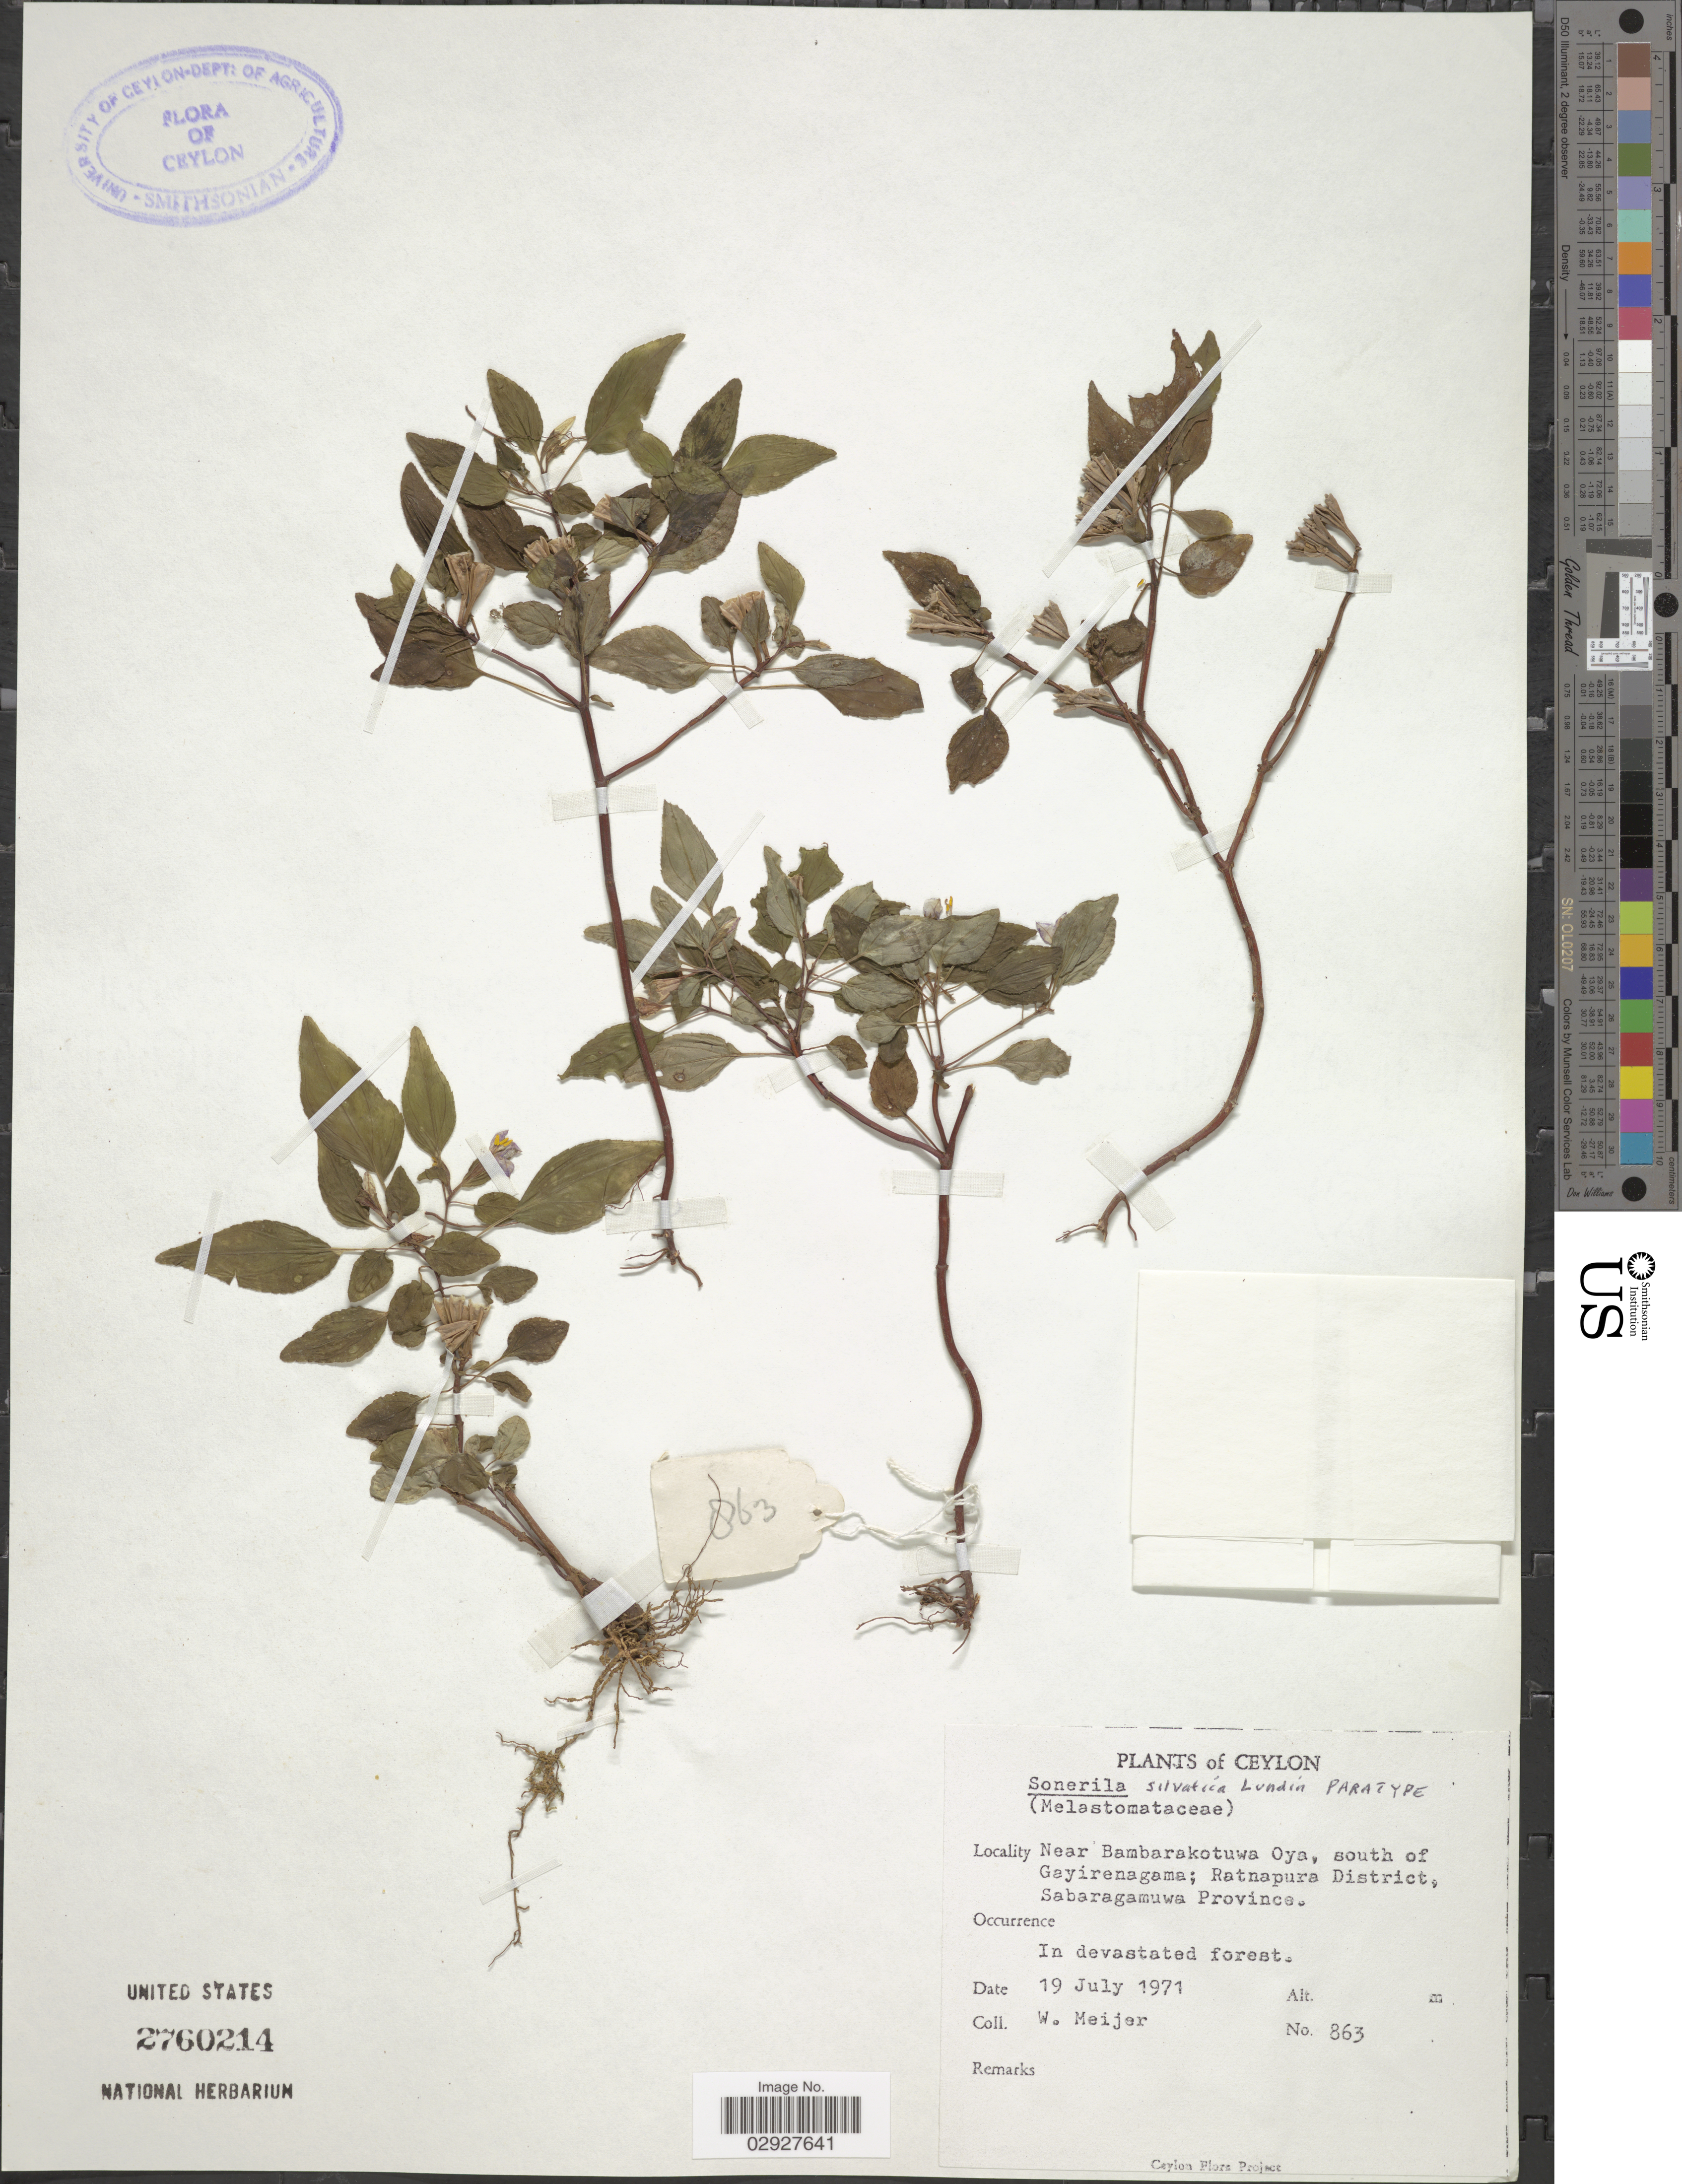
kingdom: Plantae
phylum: Tracheophyta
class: Magnoliopsida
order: Myrtales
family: Melastomataceae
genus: Sonerila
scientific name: Sonerila silvatica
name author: Lundin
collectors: W. Meijer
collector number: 863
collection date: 1971-07-19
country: Sri Lanka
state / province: Sabaragamuwa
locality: Ceylon. Near Bambarakotuwa Oya, south of Gayirenagama; Ratnapura District.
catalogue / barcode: US 2760214